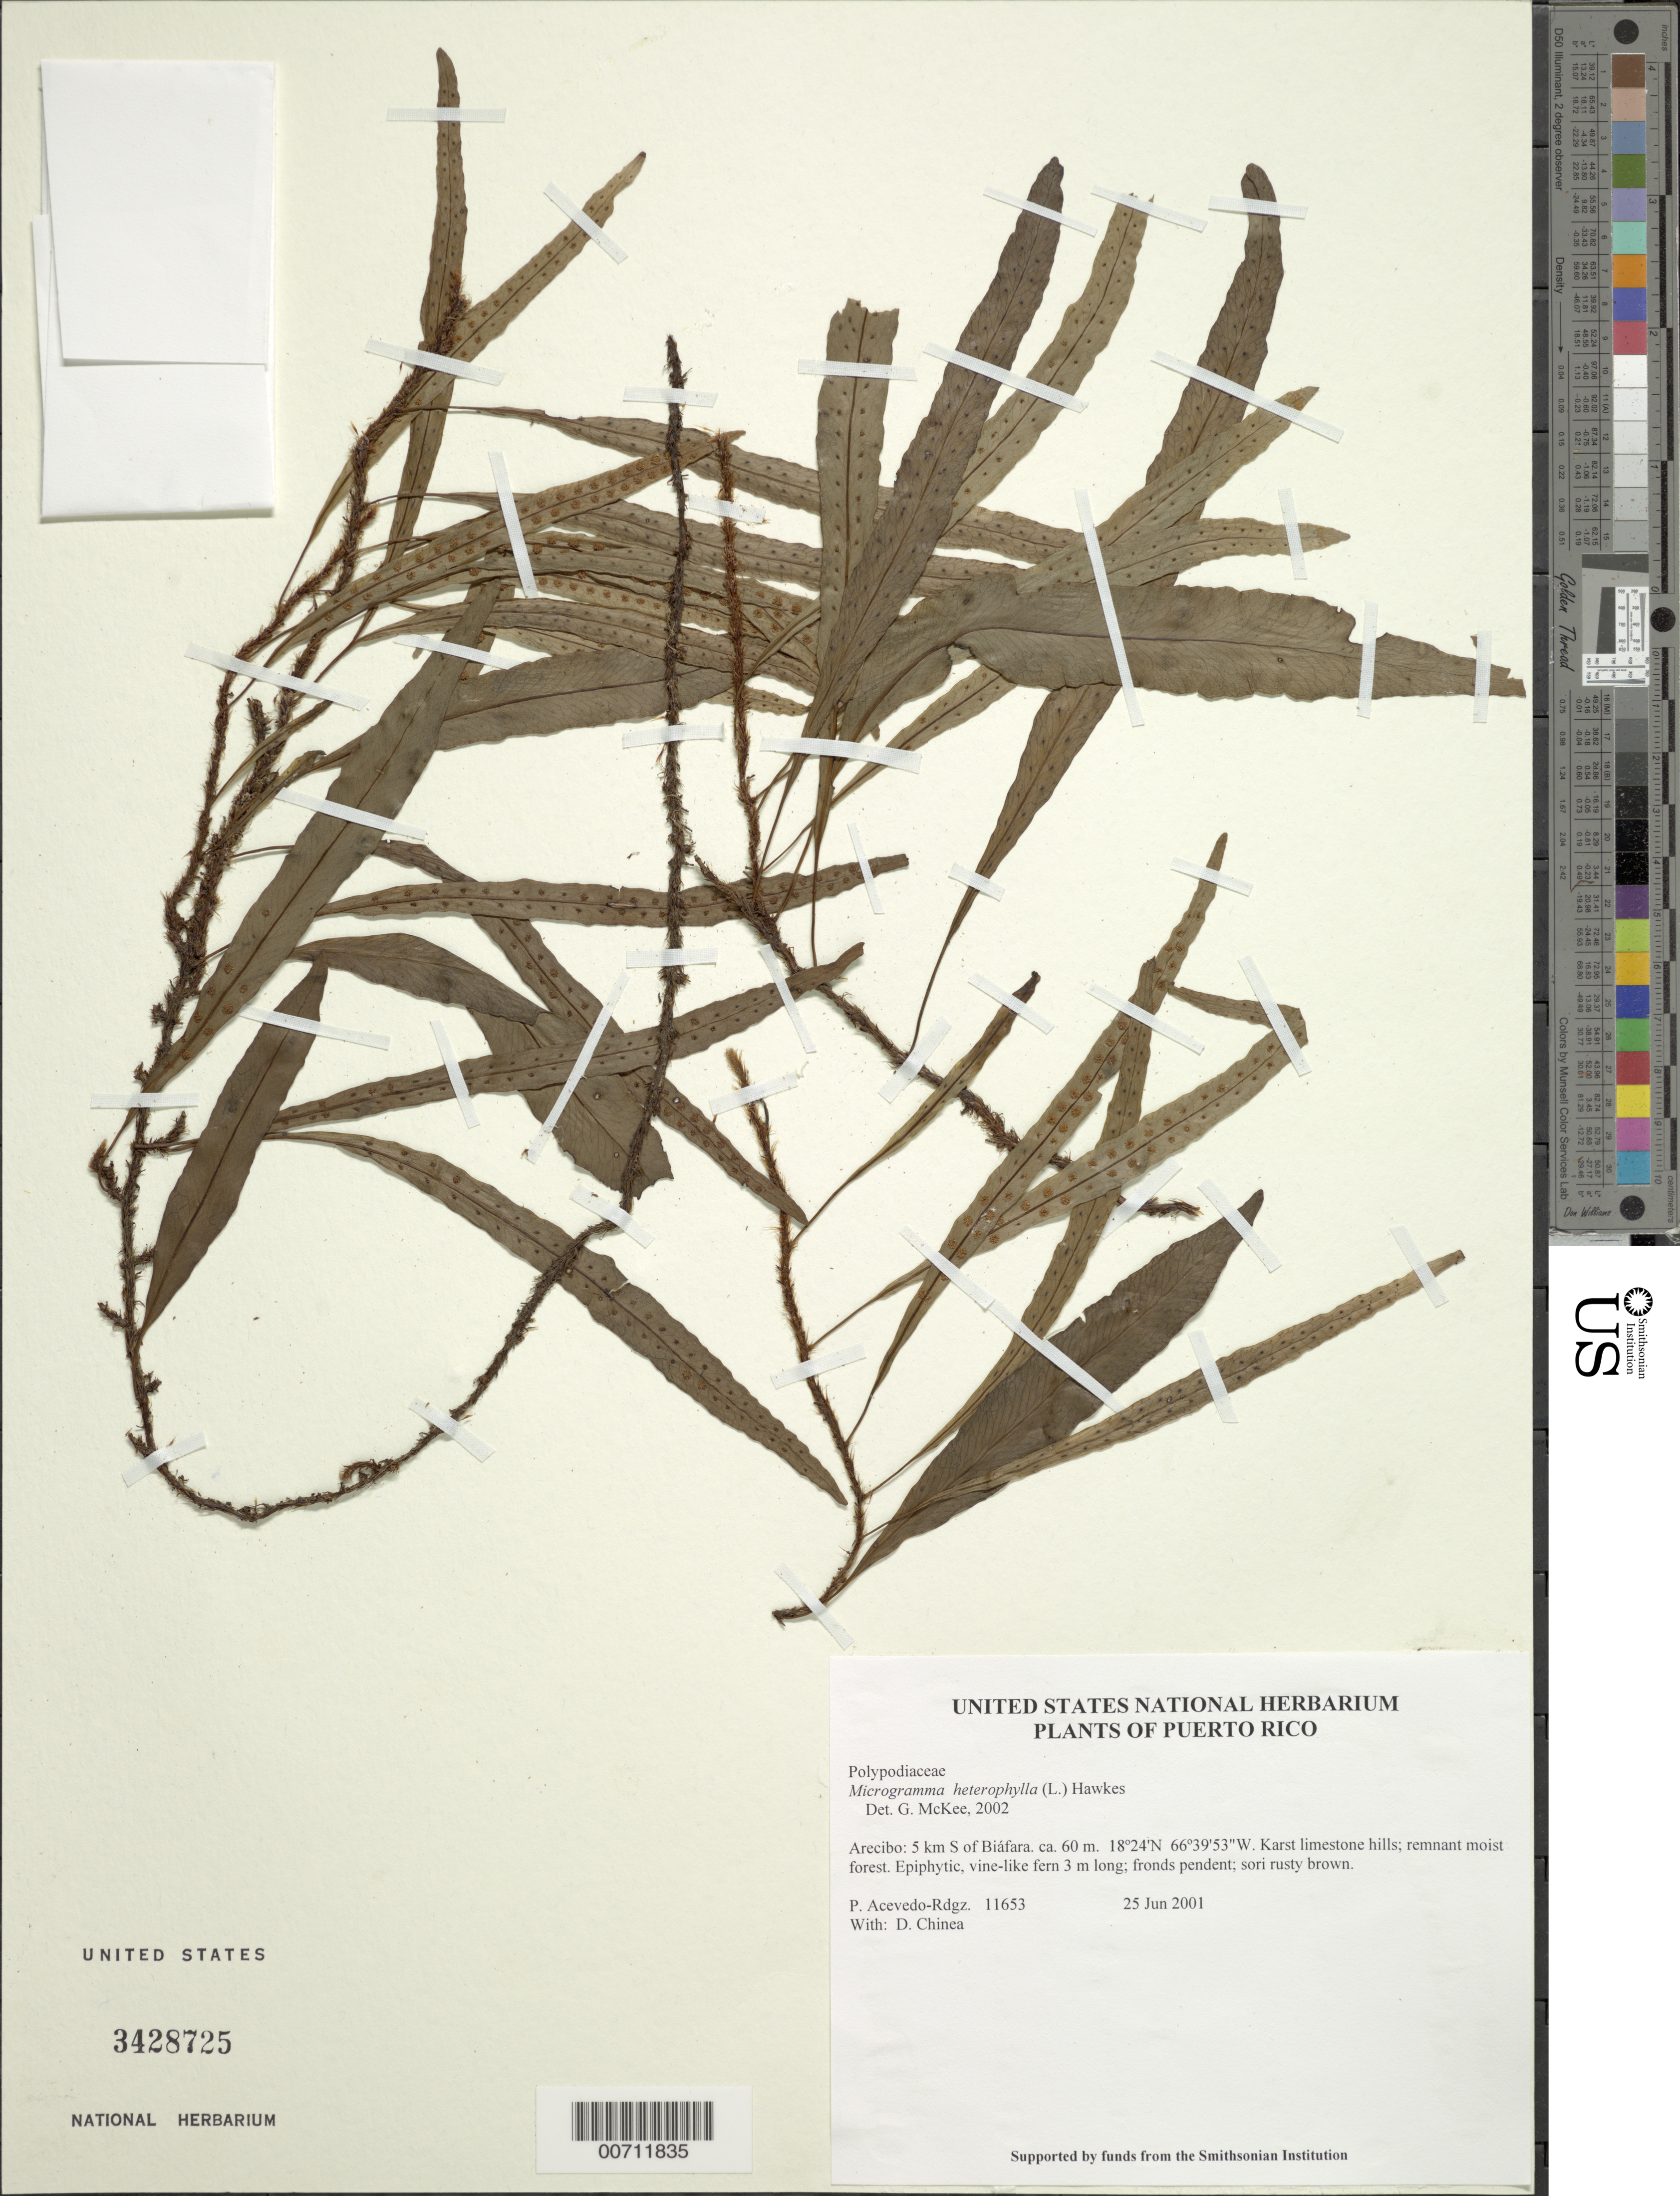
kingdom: Plantae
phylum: Tracheophyta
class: Polypodiopsida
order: Polypodiales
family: Polypodiaceae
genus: Microgramma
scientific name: Microgramma heterophylla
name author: (L.) Wherry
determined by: McKee, G. S., (US), NMNH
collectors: P. Acevedo-Rodr. & D. Chinea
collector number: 11653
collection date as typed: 25 Jun 2001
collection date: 2001-06-25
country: Puerto Rico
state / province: Arecibo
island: Puerto Rico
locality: Arecibo: 5 km S of Biáfara.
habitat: Karst limestone hills; remnant moist forest.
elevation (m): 60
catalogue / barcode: US 3428725